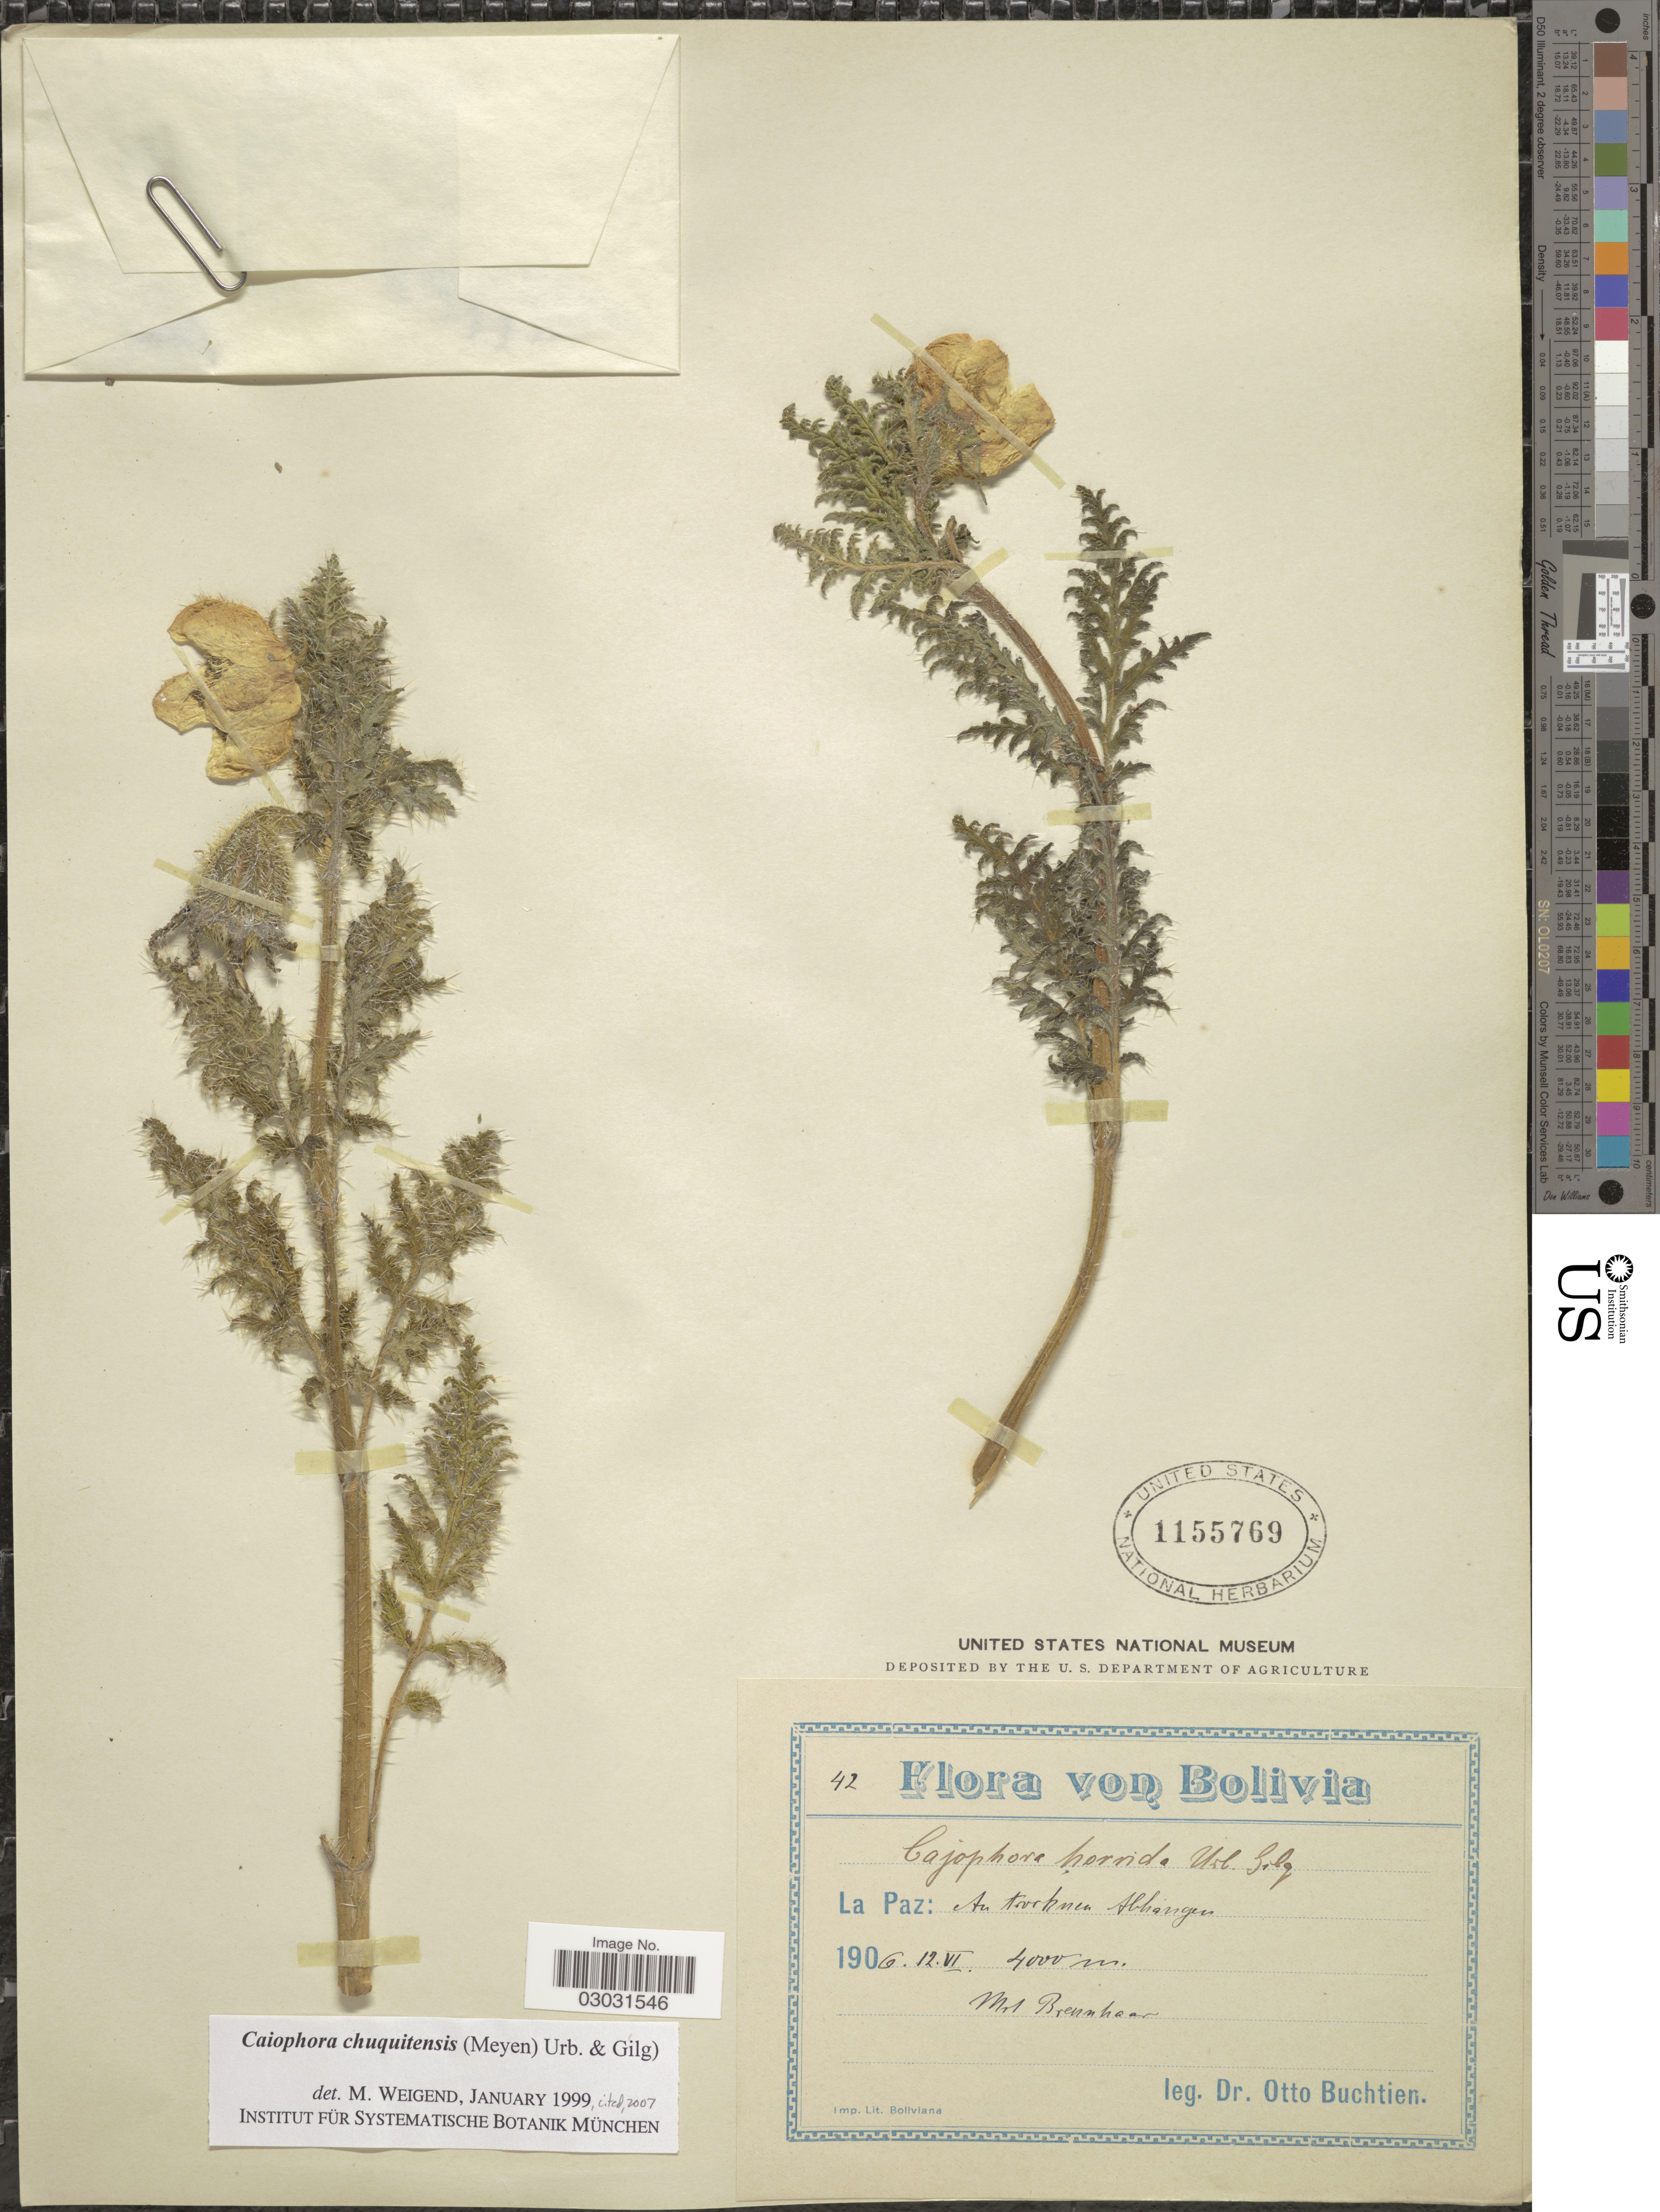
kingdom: Plantae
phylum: Tracheophyta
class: Magnoliopsida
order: Cornales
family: Loasaceae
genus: Caiophora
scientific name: Caiophora chuquitensis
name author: (Meyen) Urb. & Gilg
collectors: O. Buchtien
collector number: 42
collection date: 1906-06-12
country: Bolivia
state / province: La Paz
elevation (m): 4000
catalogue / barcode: US 1155769